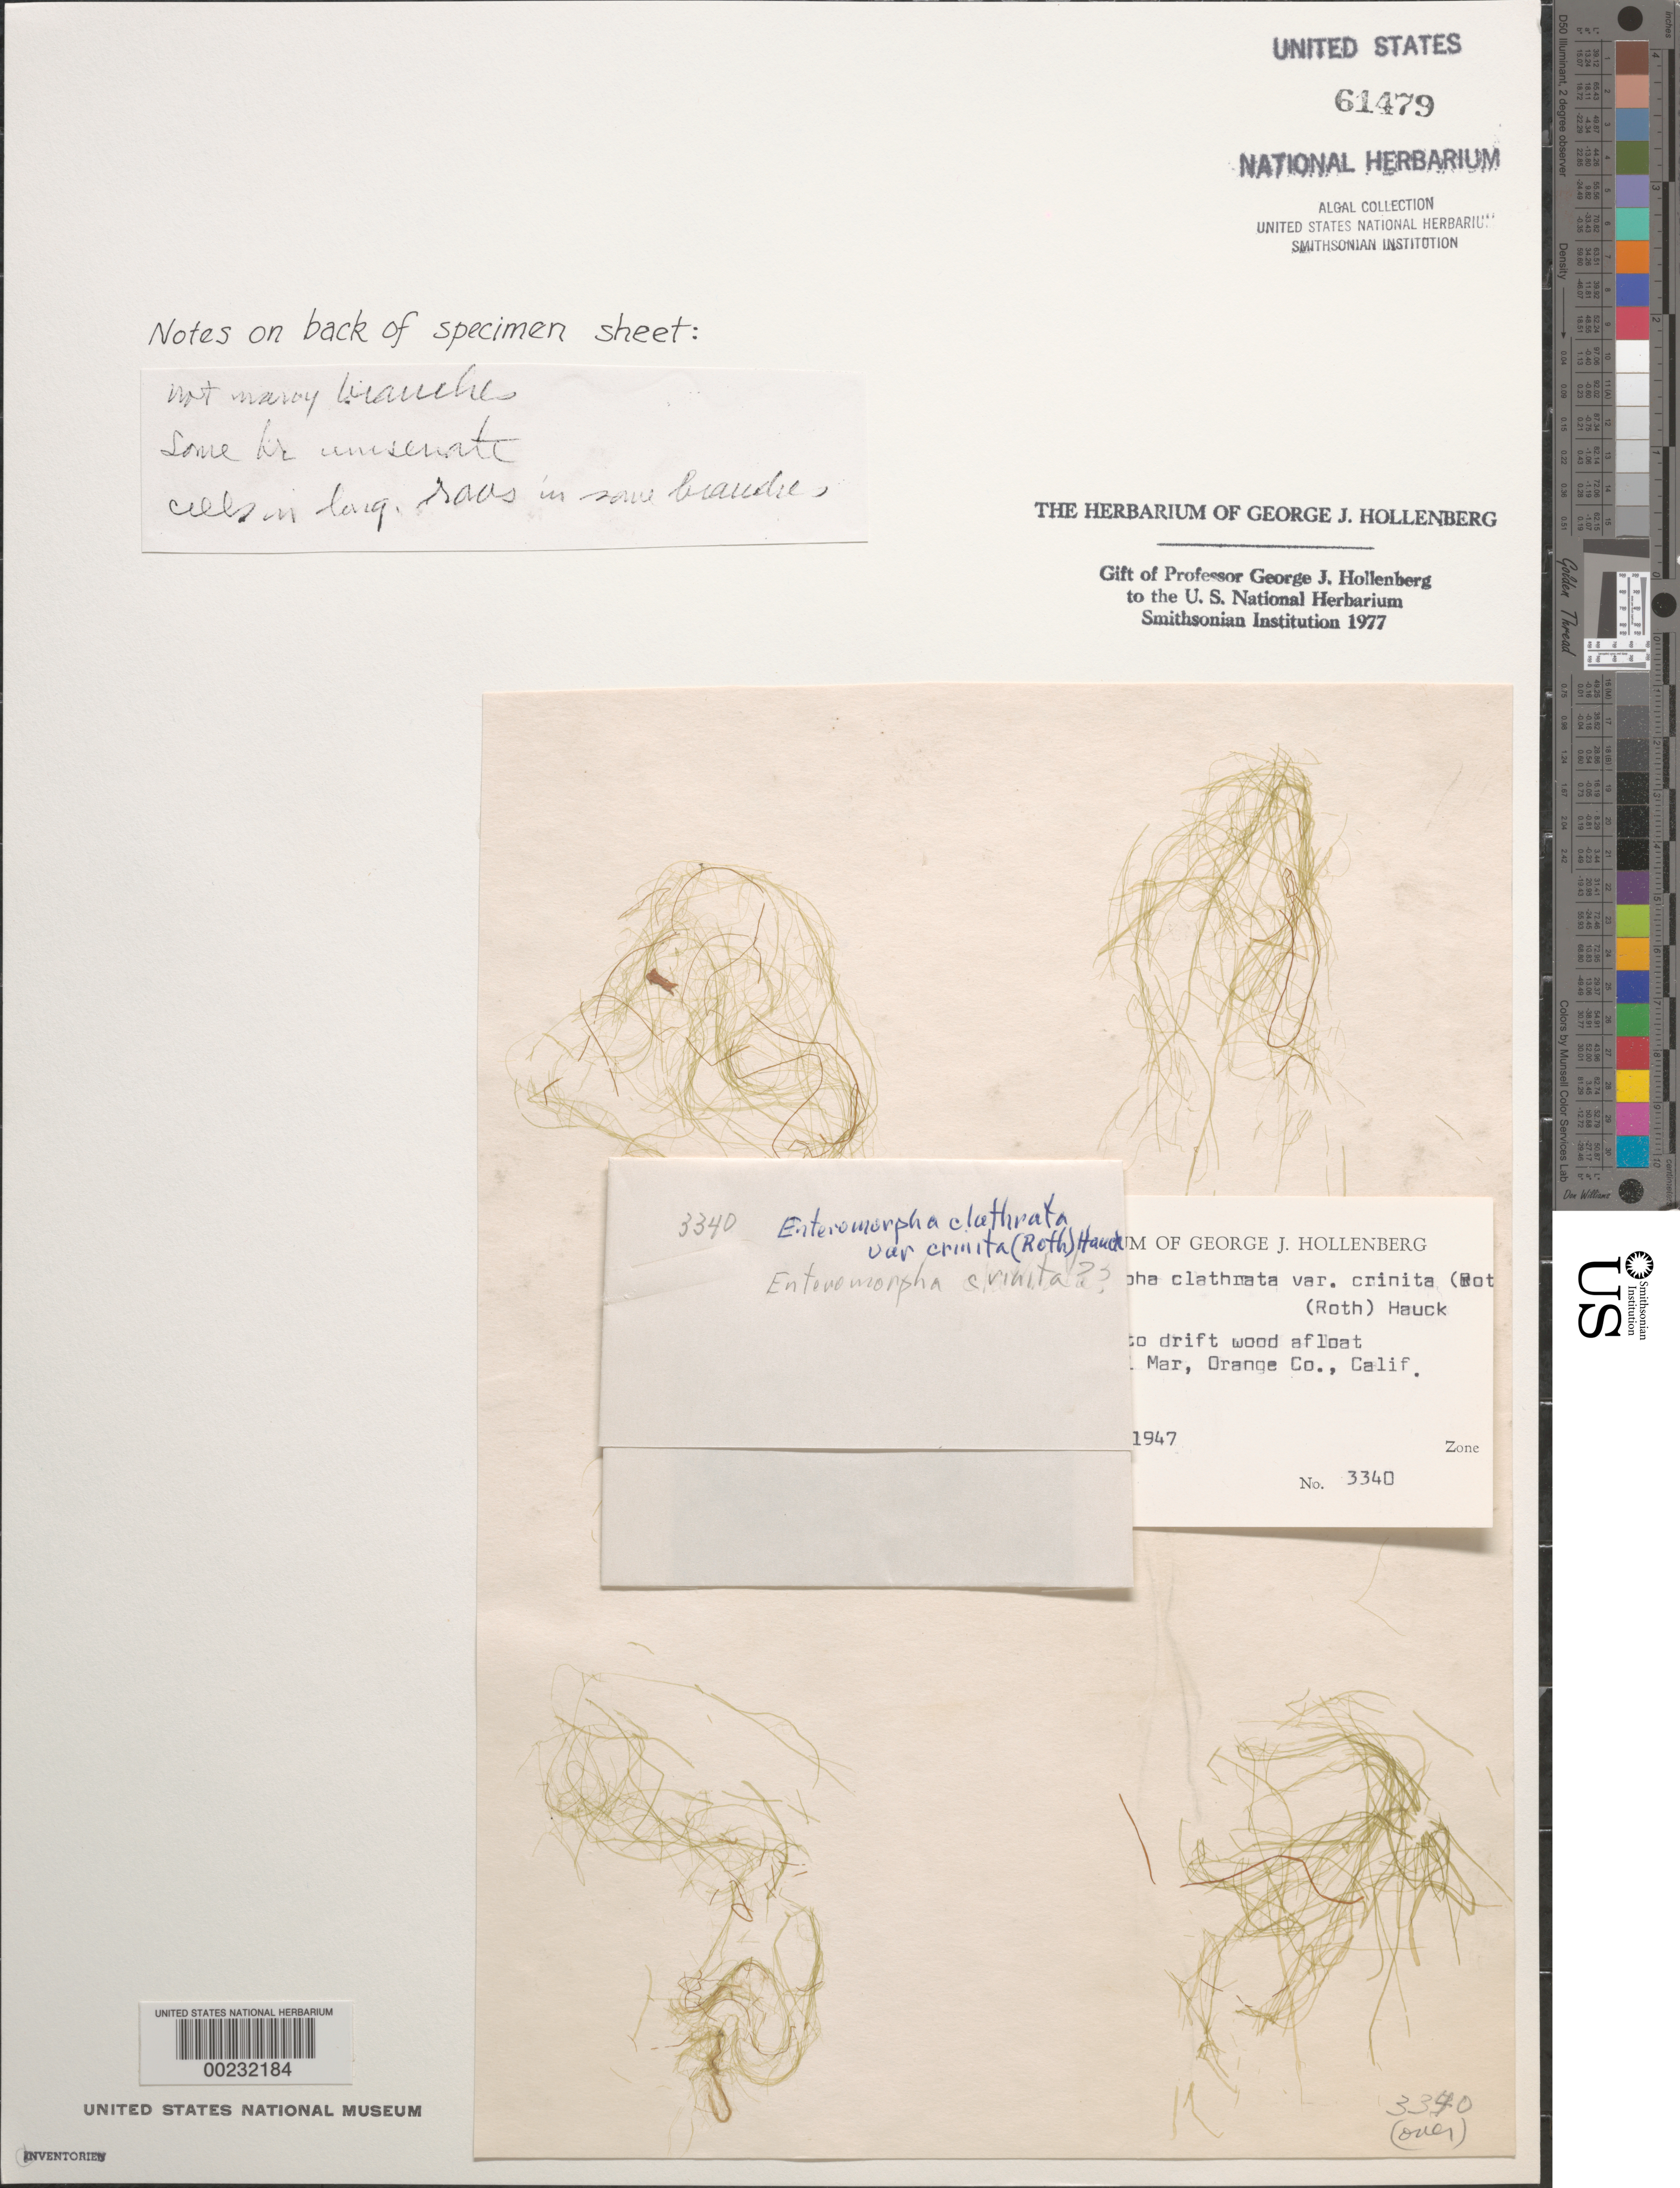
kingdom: Plantae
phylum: Chlorophyta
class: Ulvophyceae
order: Cladophorales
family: Cladophoraceae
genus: Cladophora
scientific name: Cladophora vagabunda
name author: (L.) C. Hoek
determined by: Algae name updating Project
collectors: G. Hollenberg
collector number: GJH 3340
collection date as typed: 03 Mar 1947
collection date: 1947-03-03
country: United States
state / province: California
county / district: Orange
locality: Corona del Mar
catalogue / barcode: US 61479